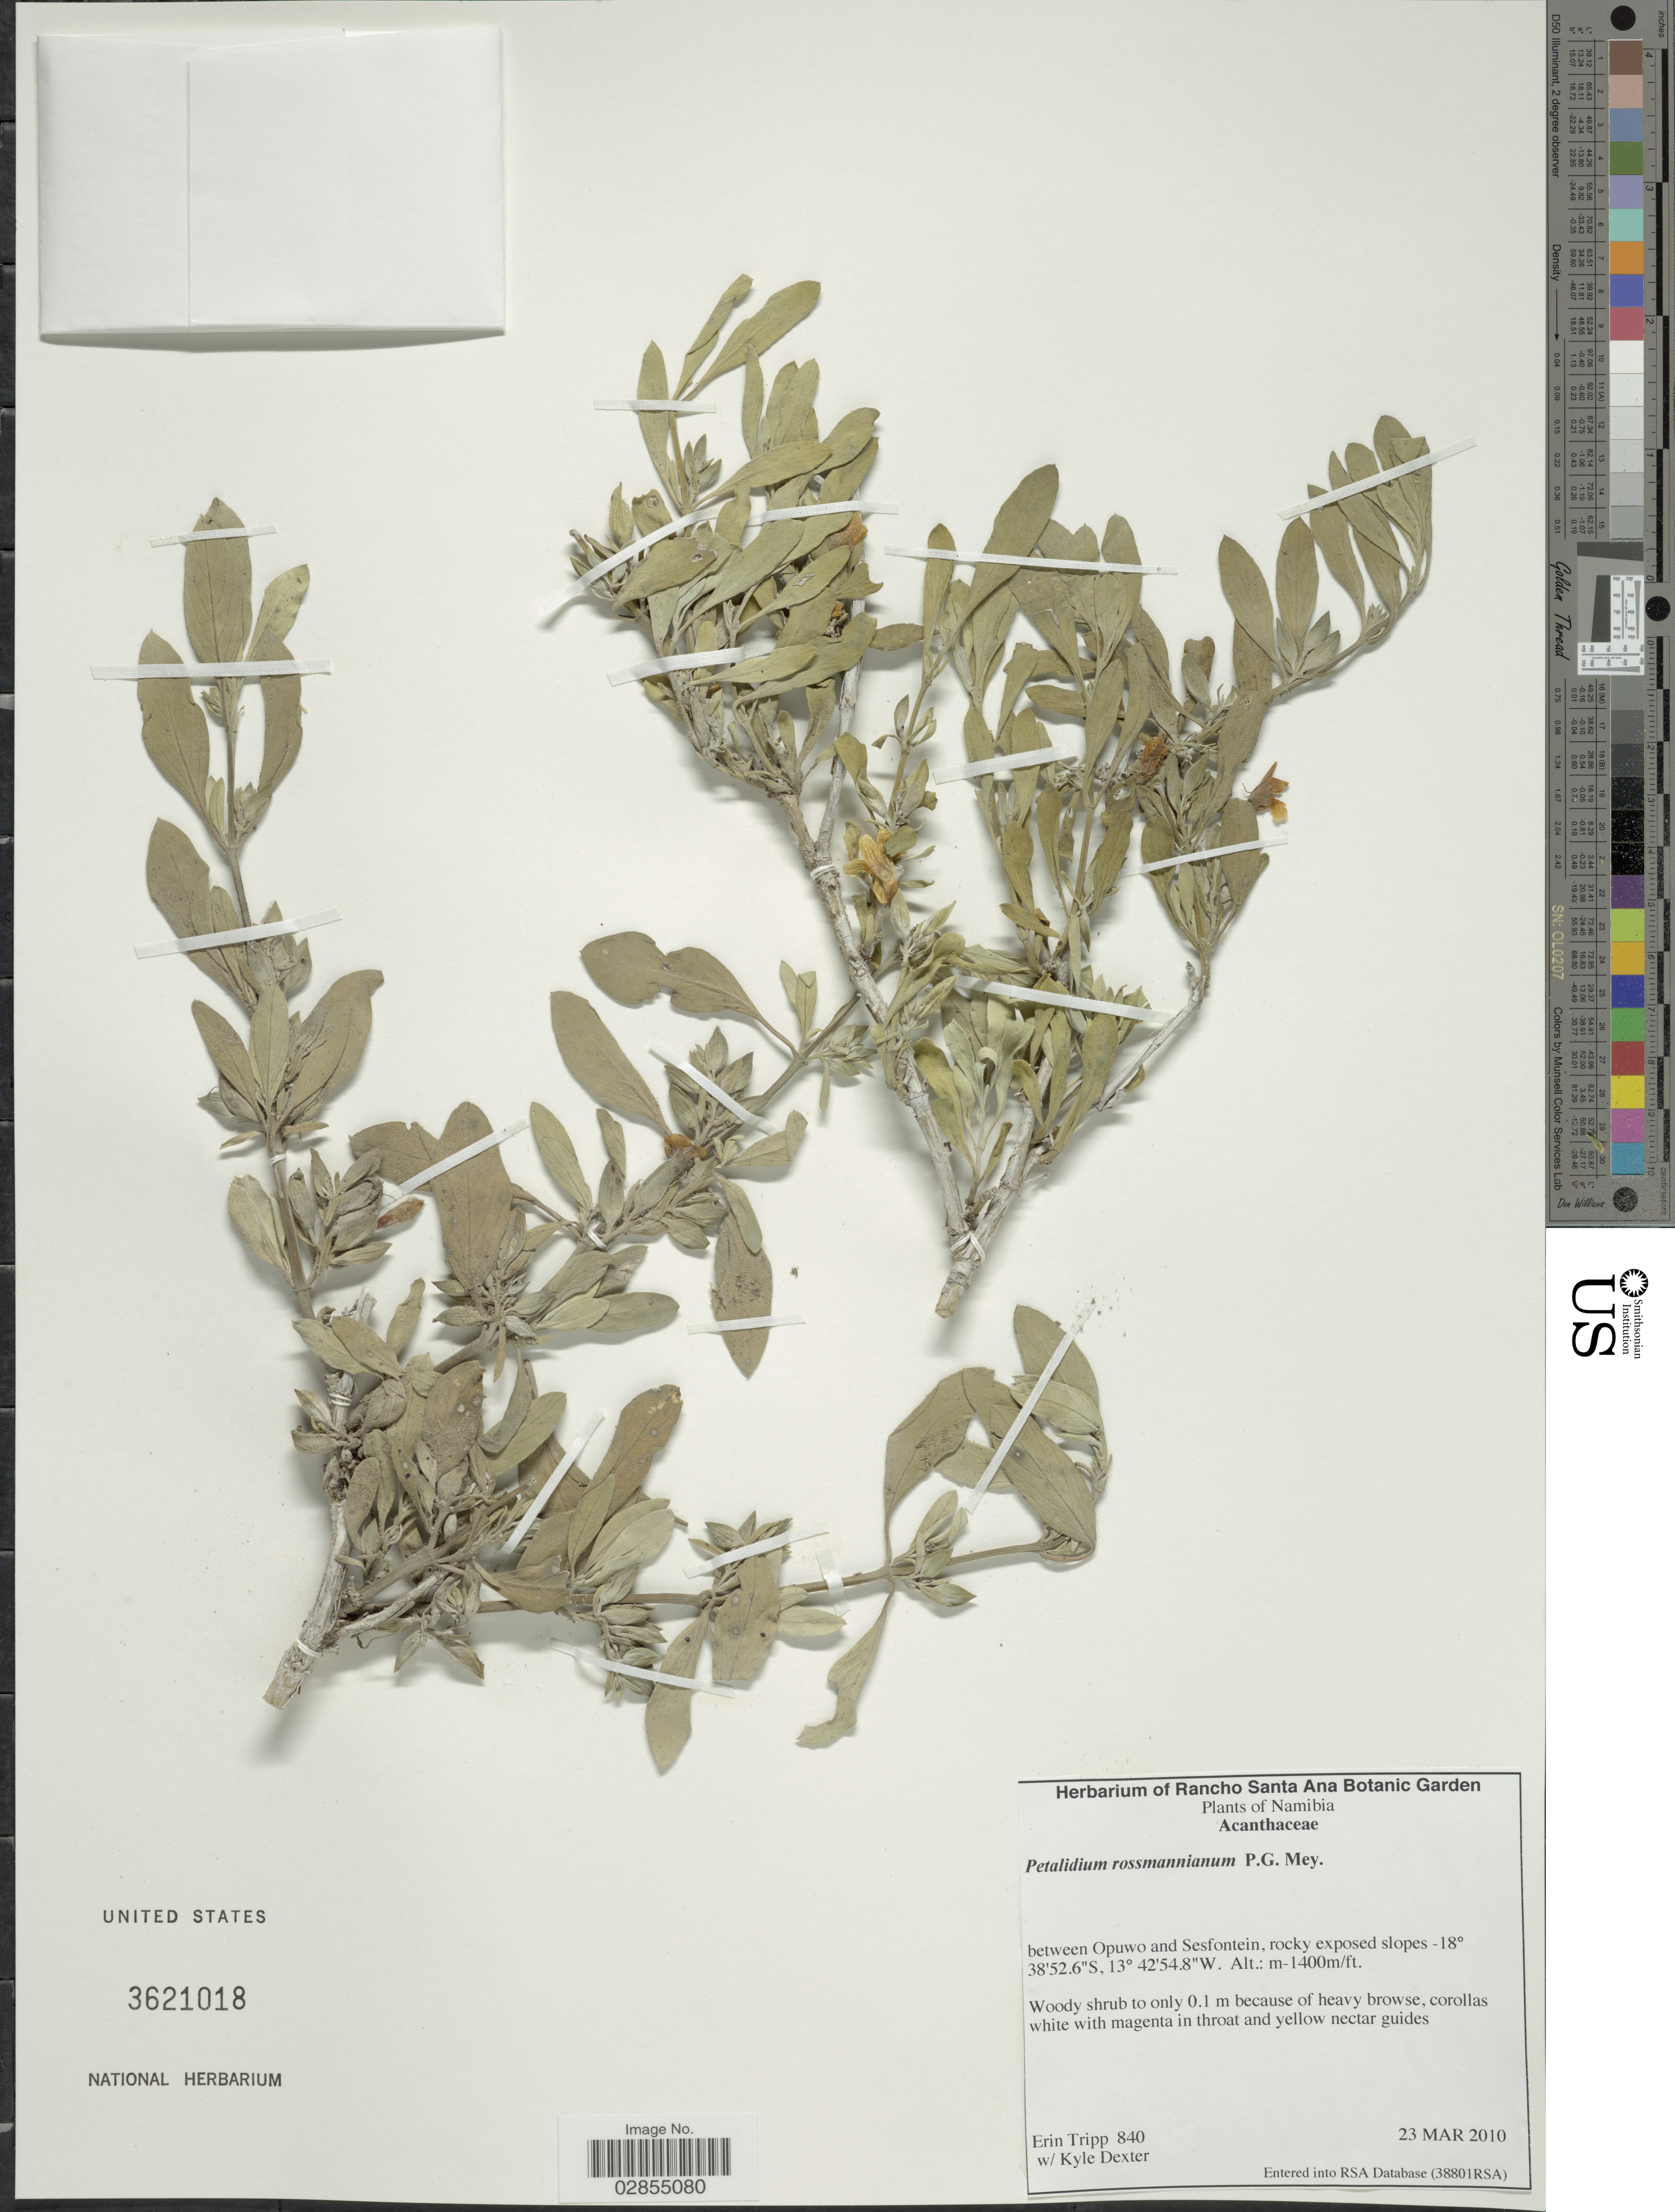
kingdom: Plantae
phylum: Tracheophyta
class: Magnoliopsida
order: Lamiales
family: Acanthaceae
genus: Petalidium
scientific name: Petalidium rossmannianum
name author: P.G. Mey.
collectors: E. Tripp & K. Dexter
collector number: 840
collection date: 2010-03-23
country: Namibia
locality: Between Opuwo and Sesfontein.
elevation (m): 1400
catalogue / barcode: US 3621018